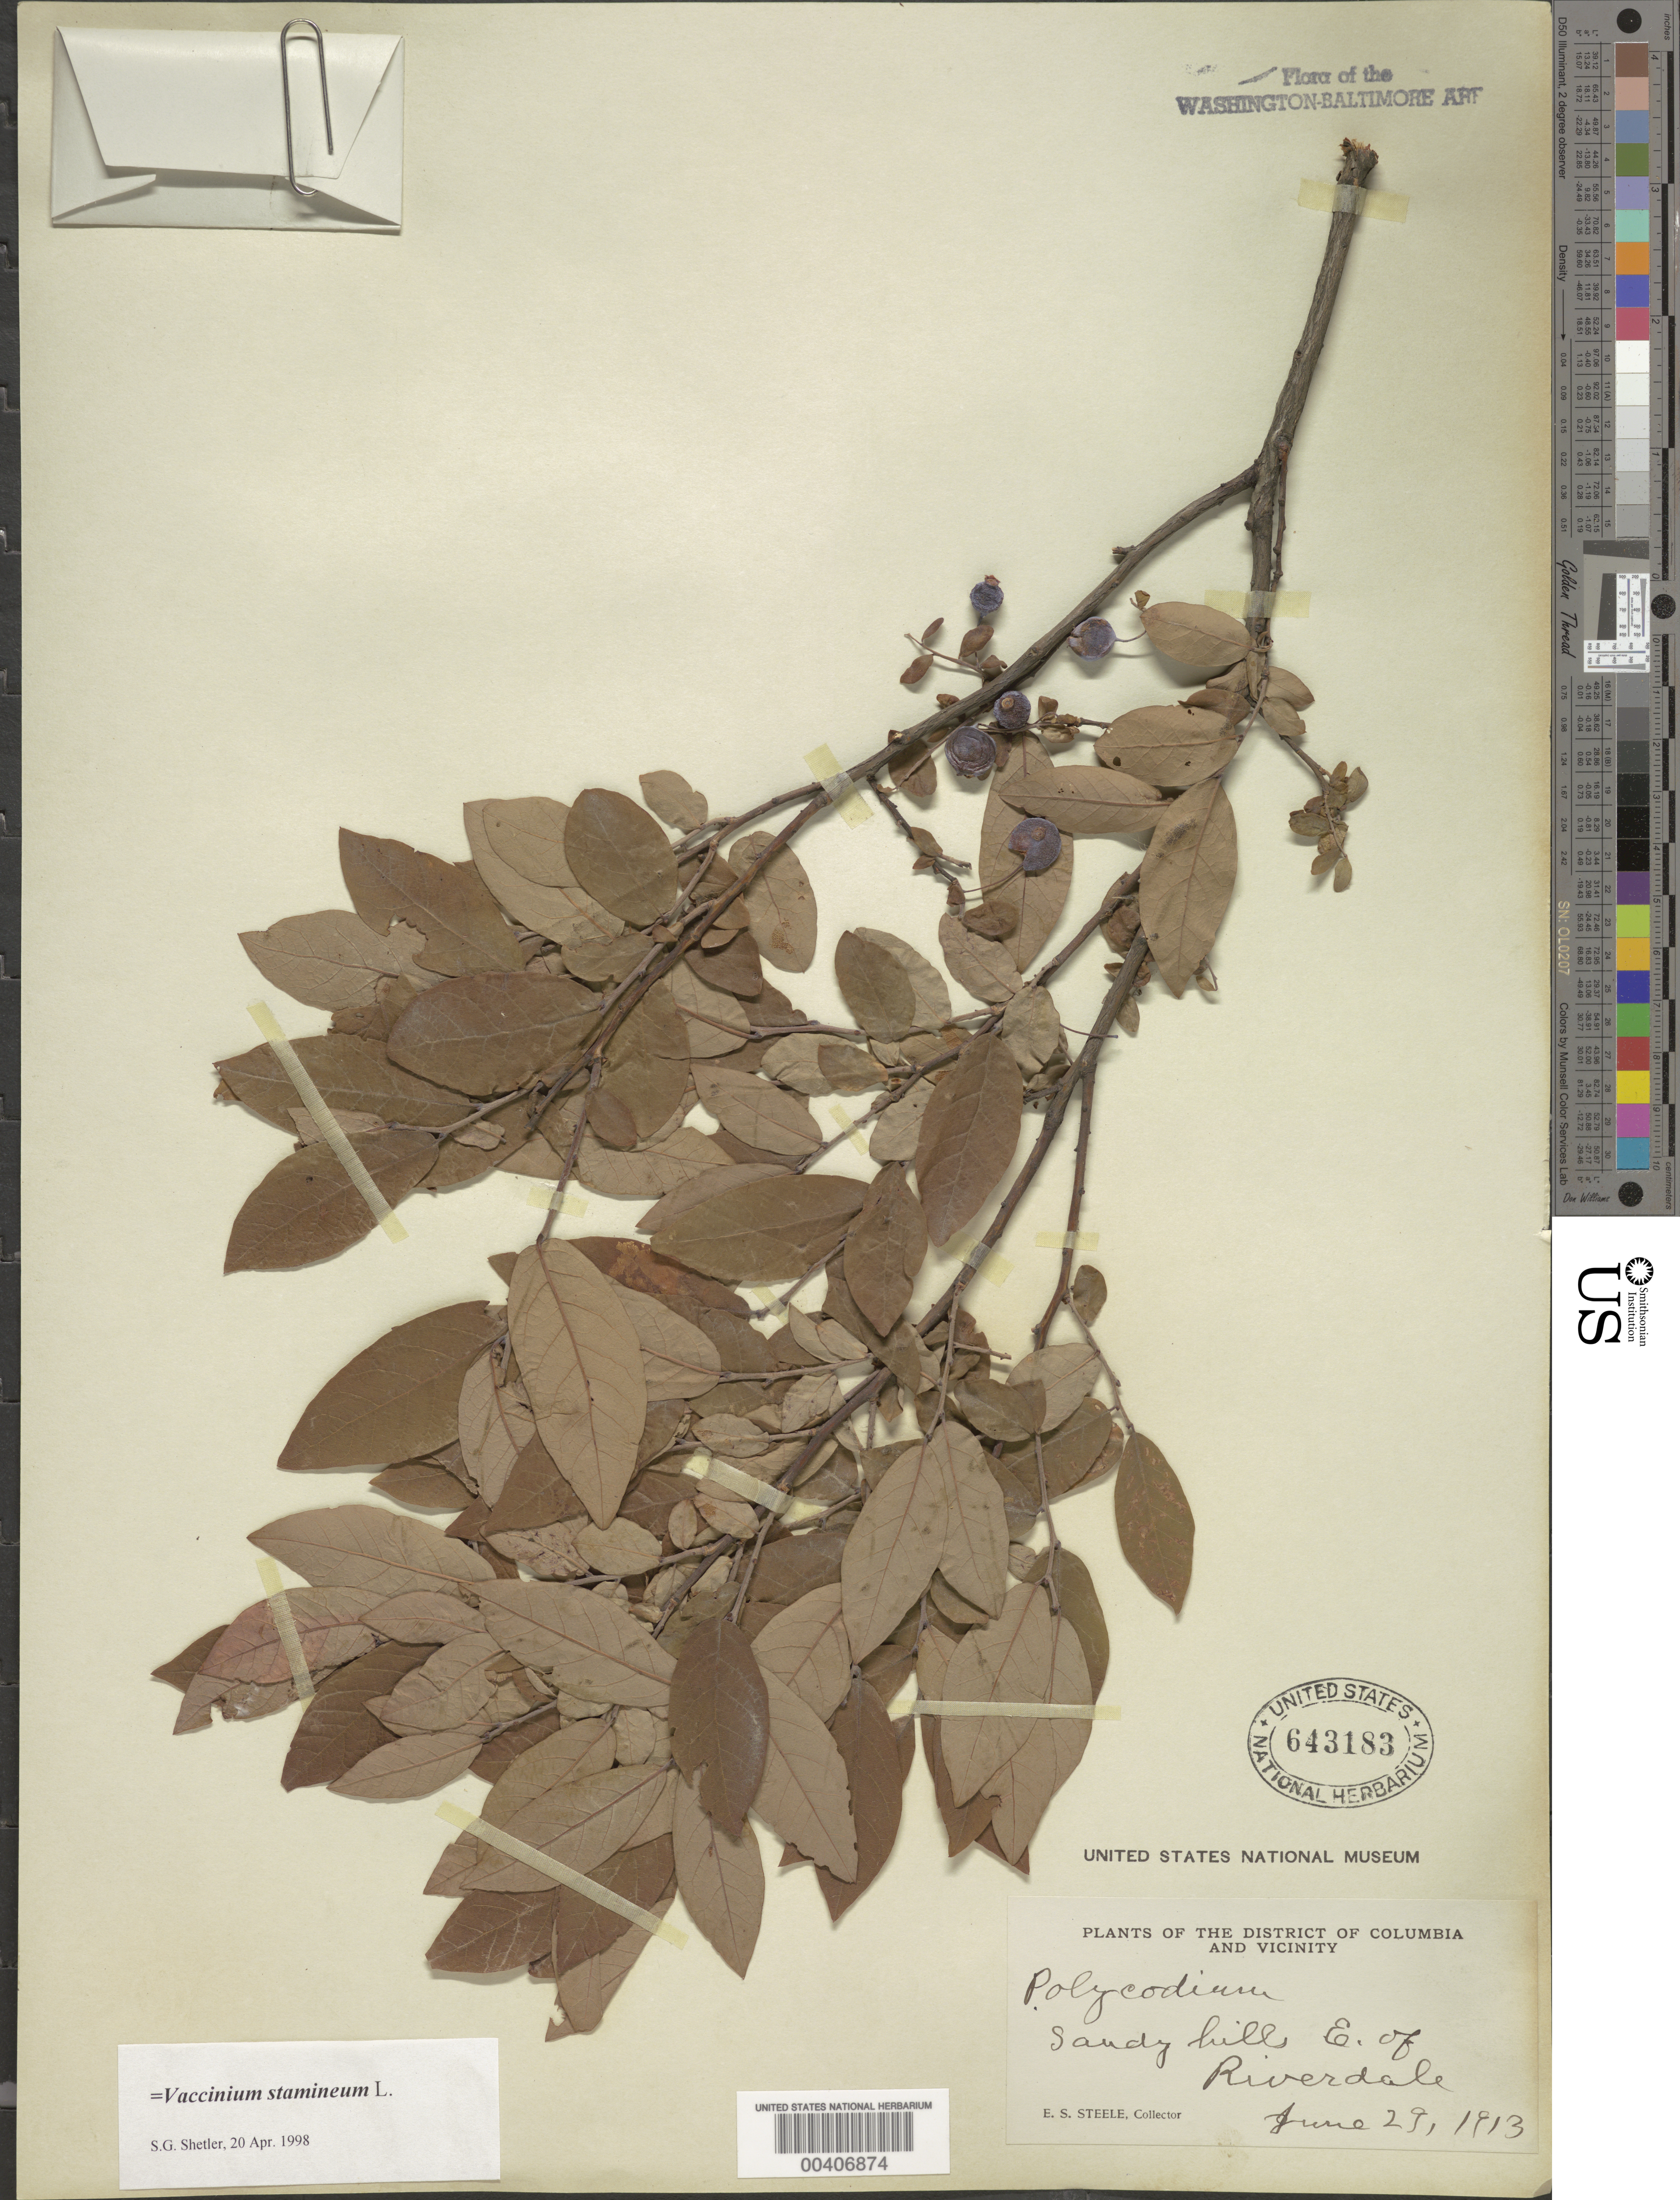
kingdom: Plantae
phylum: Tracheophyta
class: Magnoliopsida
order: Ericales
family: Ericaceae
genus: Vaccinium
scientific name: Vaccinium stamineum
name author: L.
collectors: E. Steele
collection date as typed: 29 Jun 1913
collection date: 1913-06-29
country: United States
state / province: Maryland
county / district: Prince George's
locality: East of Riverdale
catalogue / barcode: US 643183